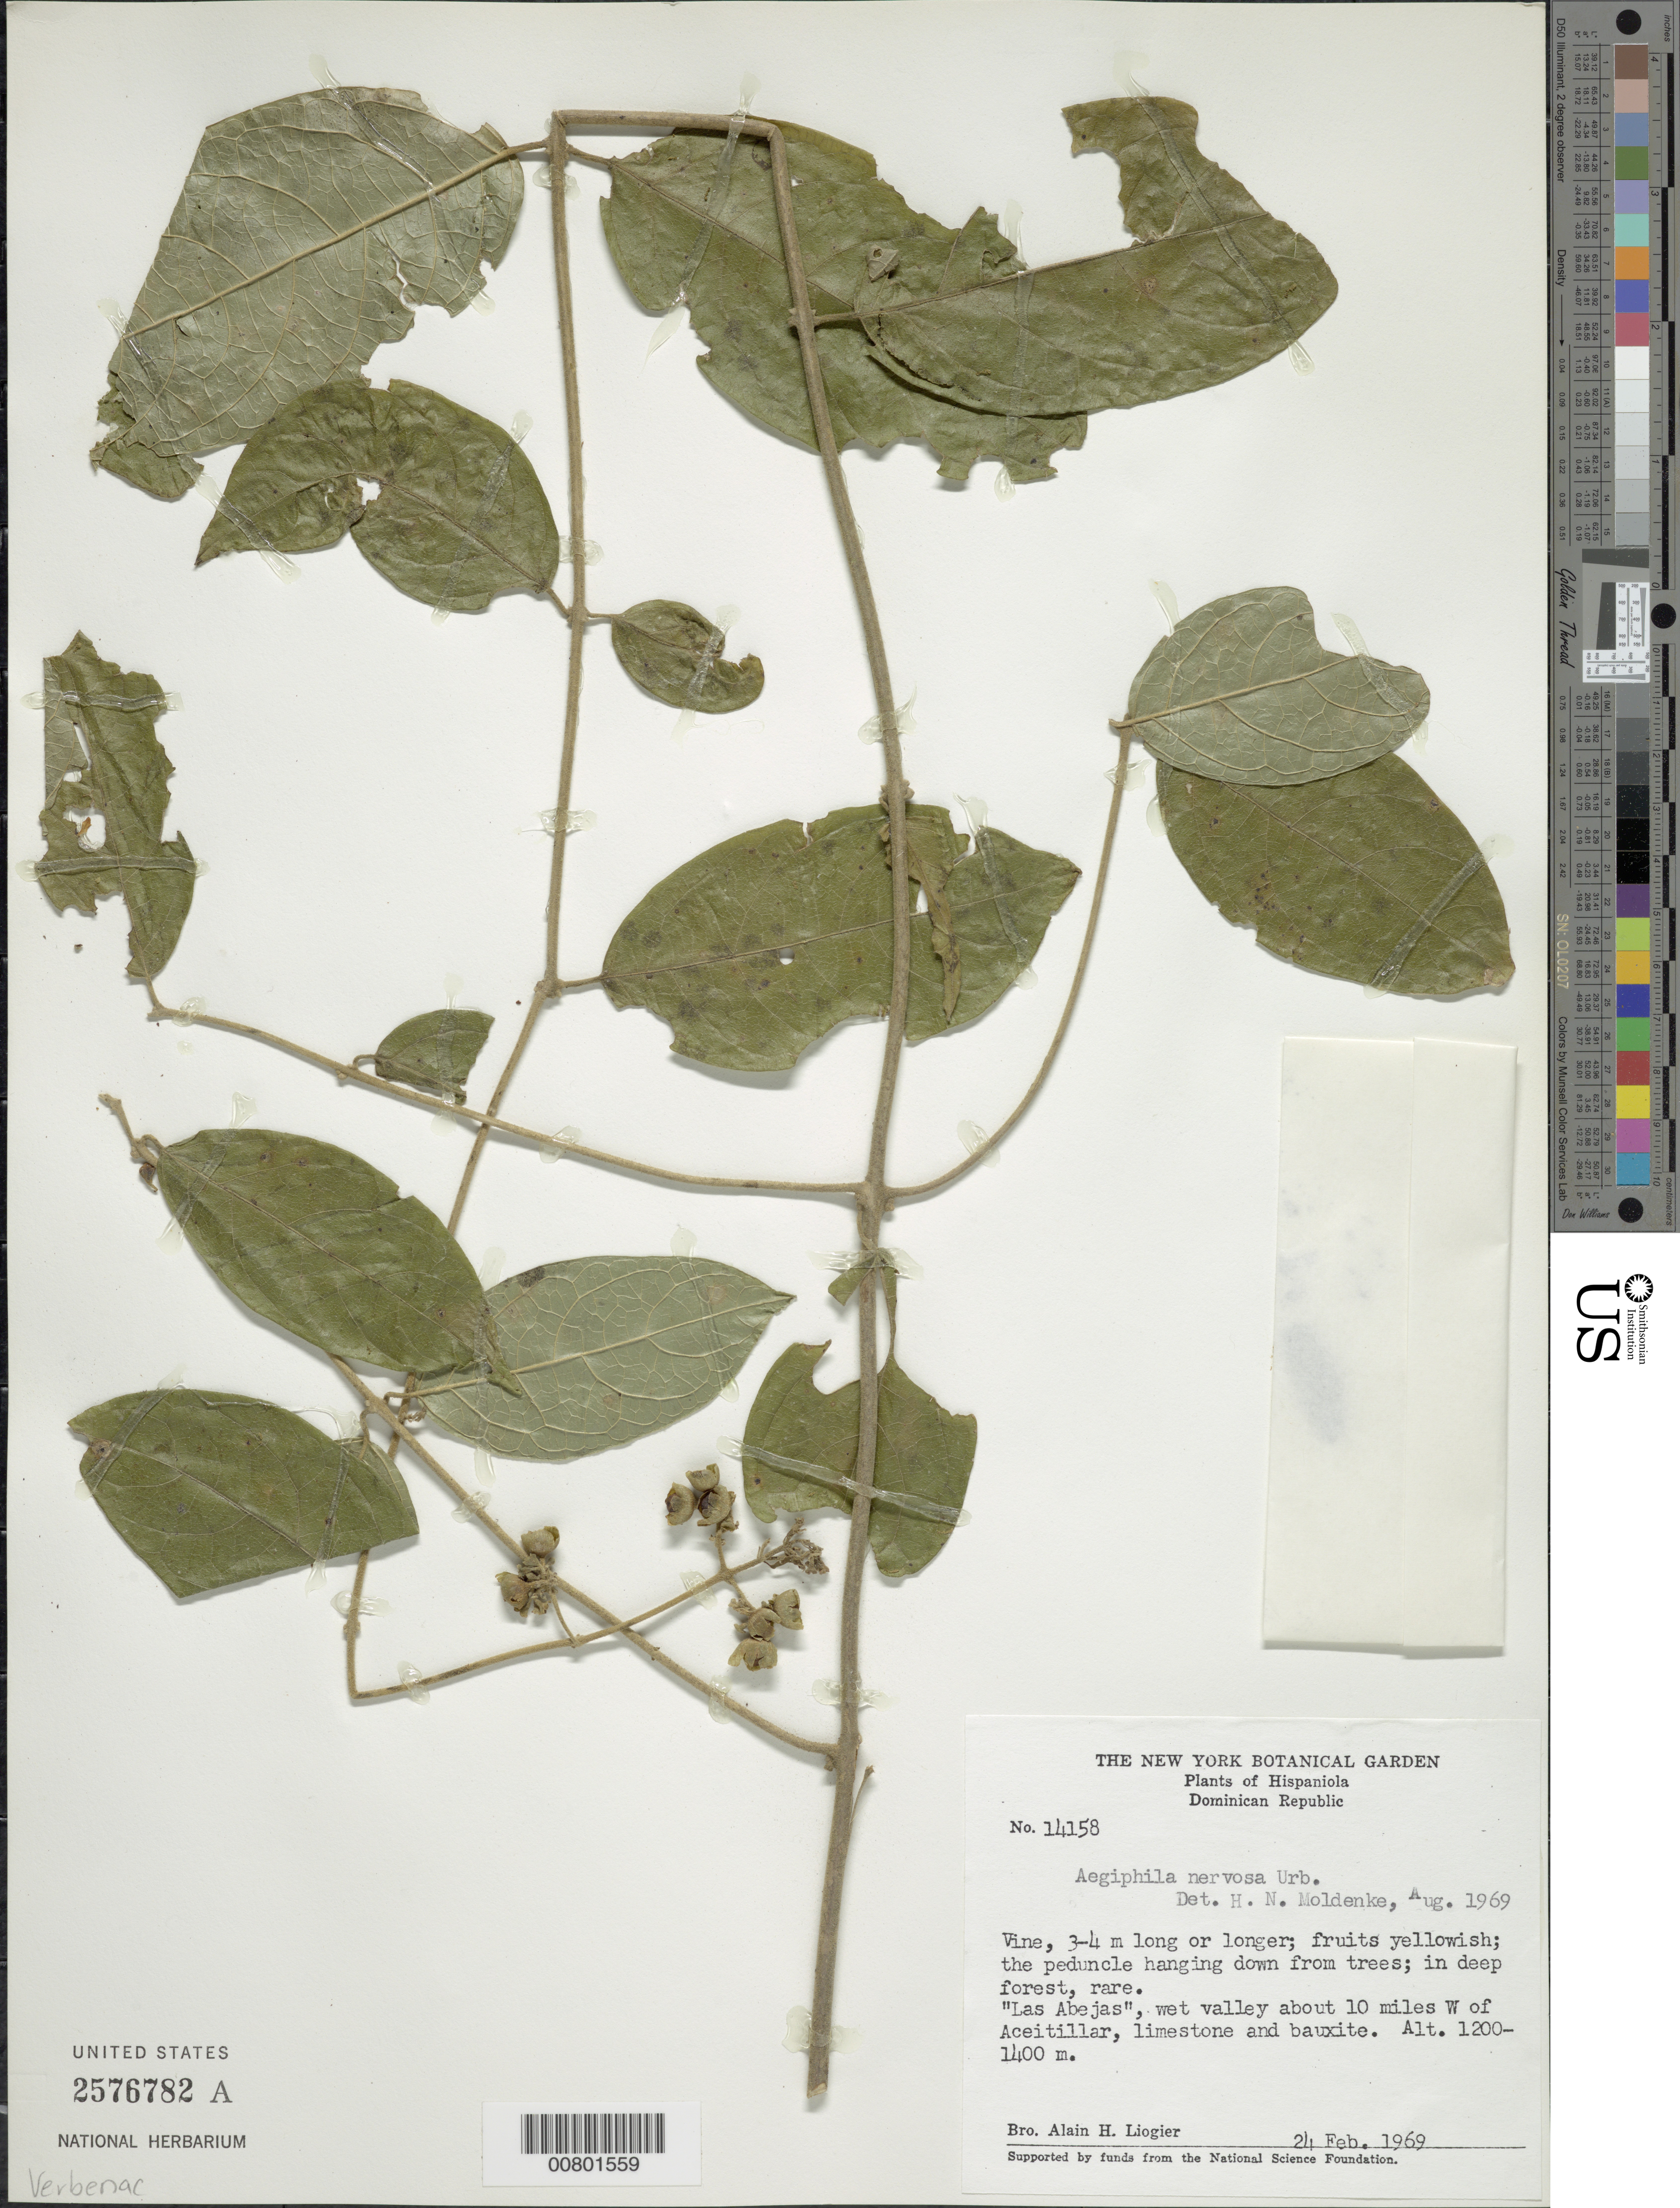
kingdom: Plantae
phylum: Tracheophyta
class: Magnoliopsida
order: Lamiales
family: Lamiaceae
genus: Aegiphila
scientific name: Aegiphila nervosa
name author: Urb.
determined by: Moldenke, H. N.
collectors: A. H. Liogier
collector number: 14158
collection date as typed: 24 Feb 1969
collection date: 1969-02-24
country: Dominican Republic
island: Hispaniola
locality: "Las Abejas", about 10 miles W of Aceitillar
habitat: In deep forest in wet valley. Limestone and bauxite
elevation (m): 1200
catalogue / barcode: US 2576782